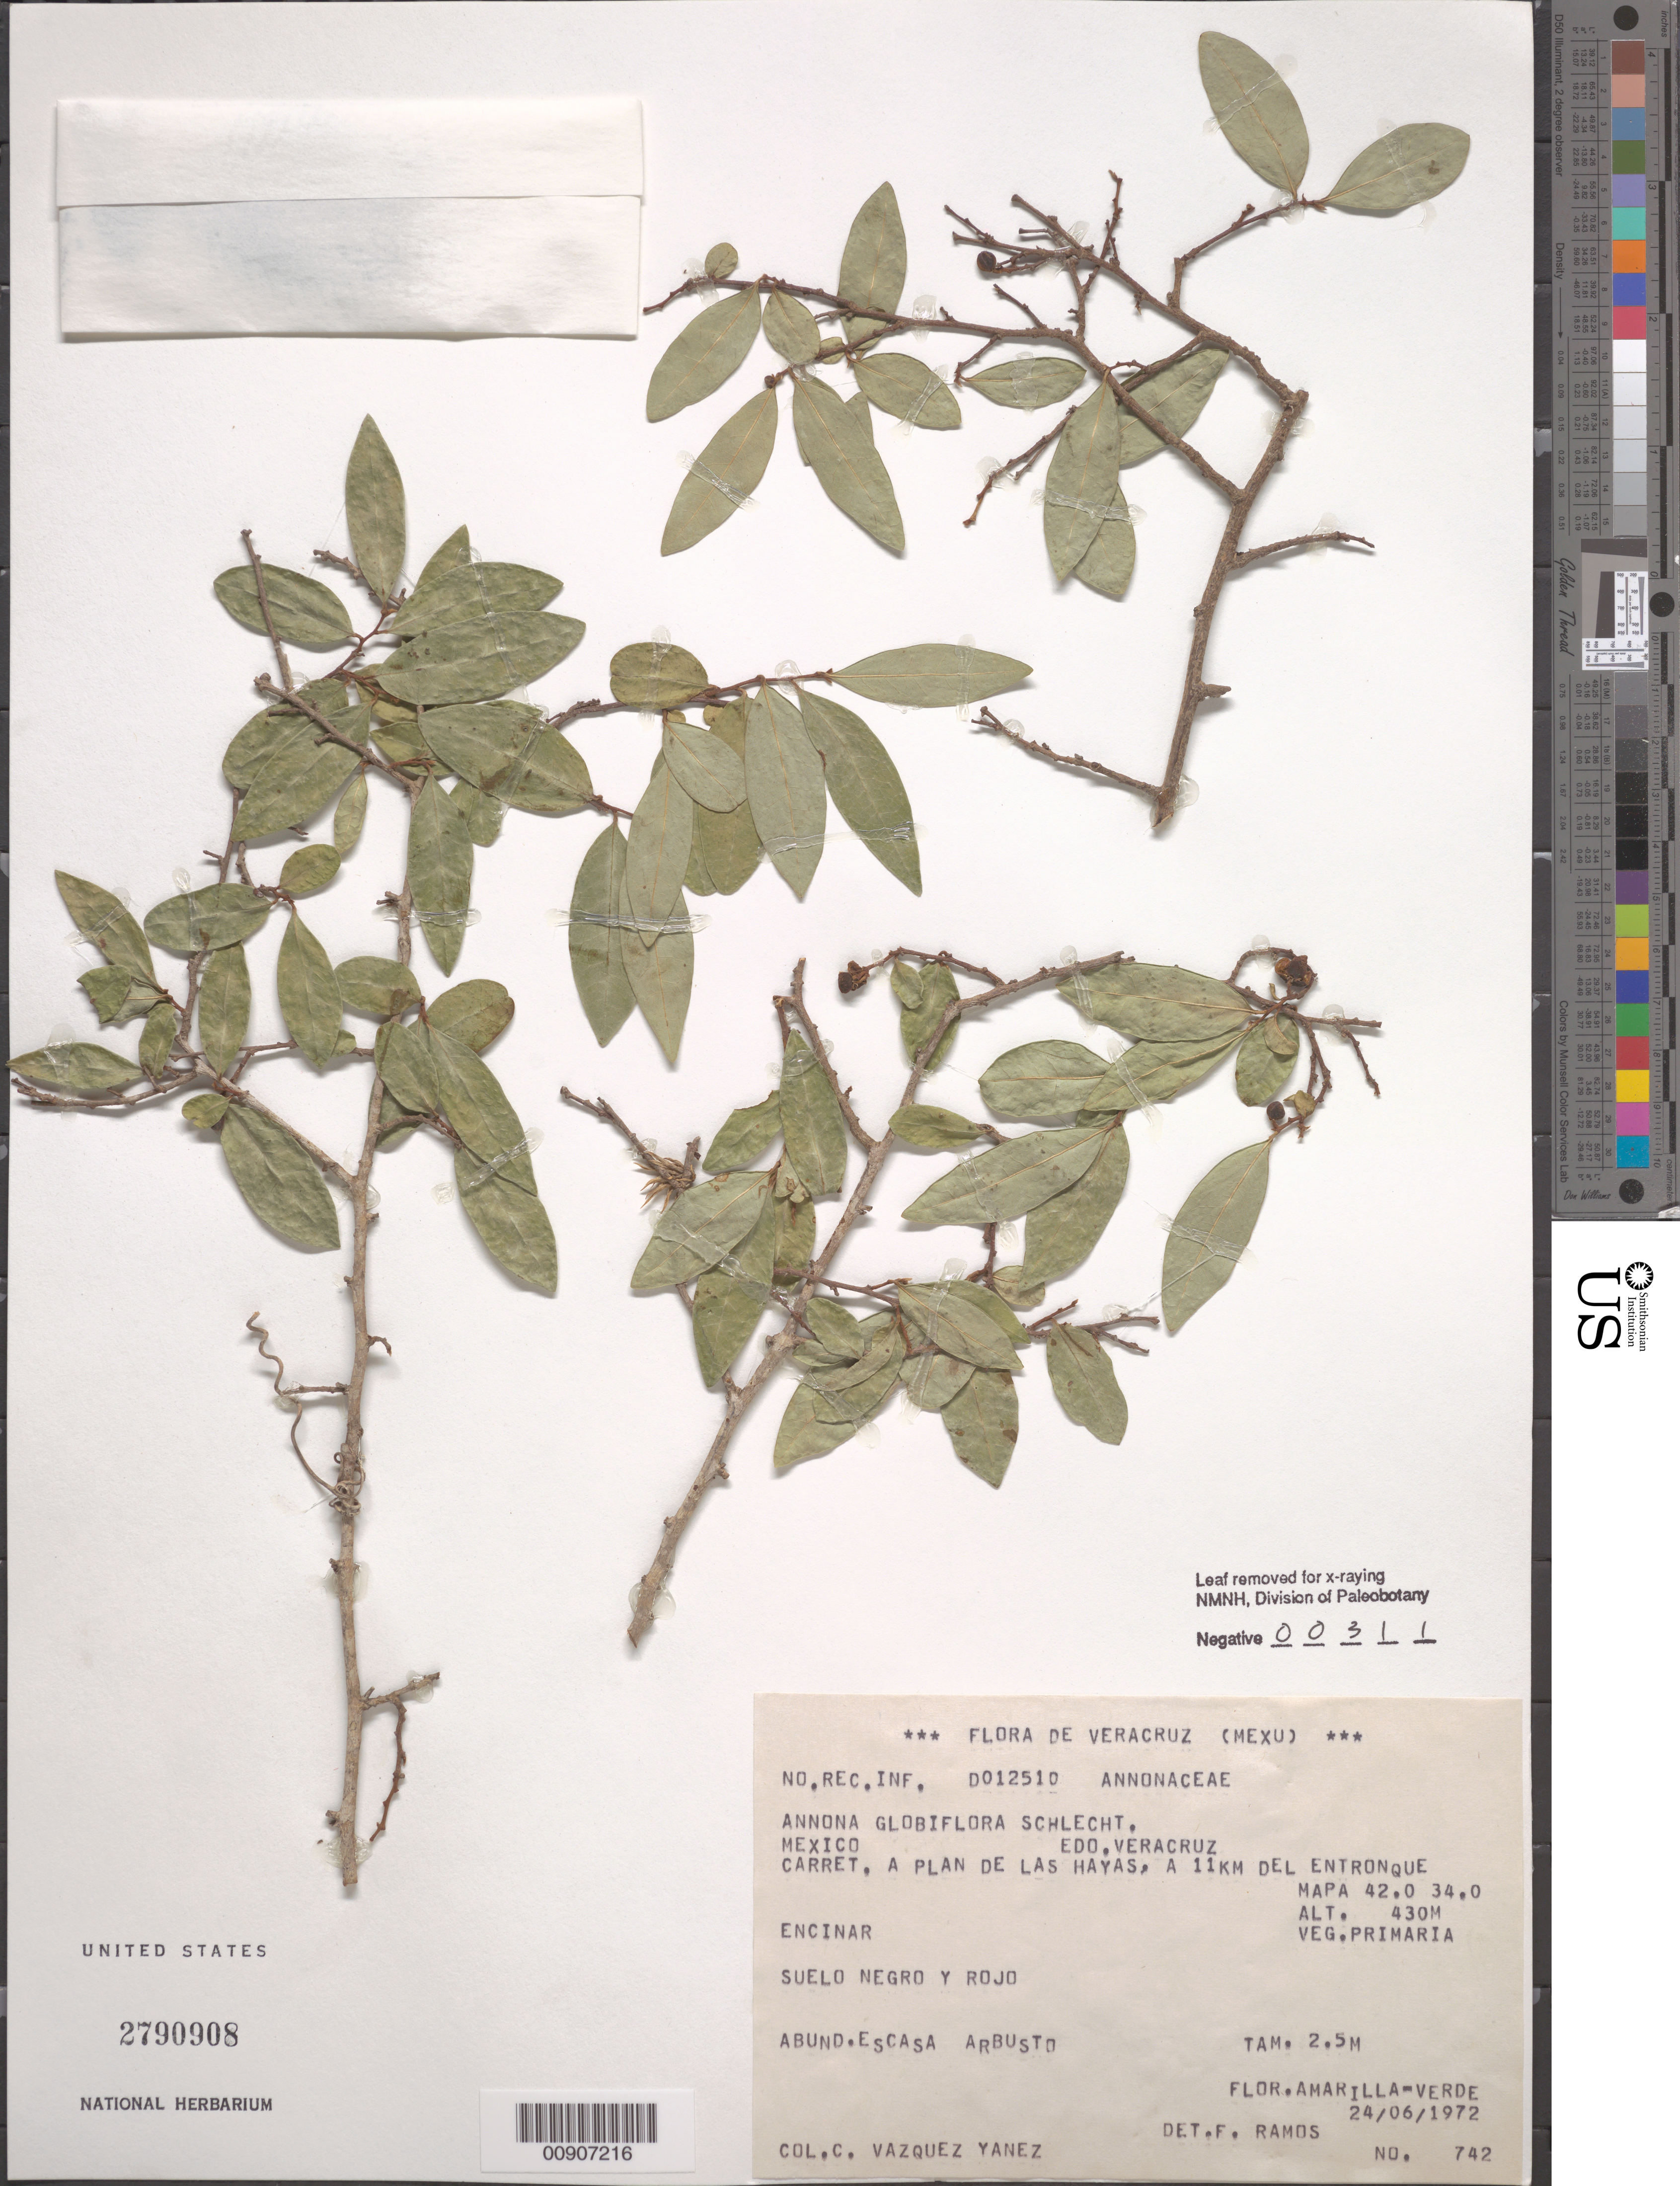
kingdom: Plantae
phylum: Tracheophyta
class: Magnoliopsida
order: Magnoliales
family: Annonaceae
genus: Annona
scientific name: Annona globiflora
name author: Schltdl.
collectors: C. Vazquez Yanes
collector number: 742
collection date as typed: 24 Jun 1972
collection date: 1972-06-24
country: Mexico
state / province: Veracruz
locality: Edo. Veracruz: Carretera a Plan de las Hayas, a 11 km. del entronque. Mapa 42.0 34.0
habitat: Veg primaria. Encinar. Suelo negro y rojo.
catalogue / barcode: US 2790908